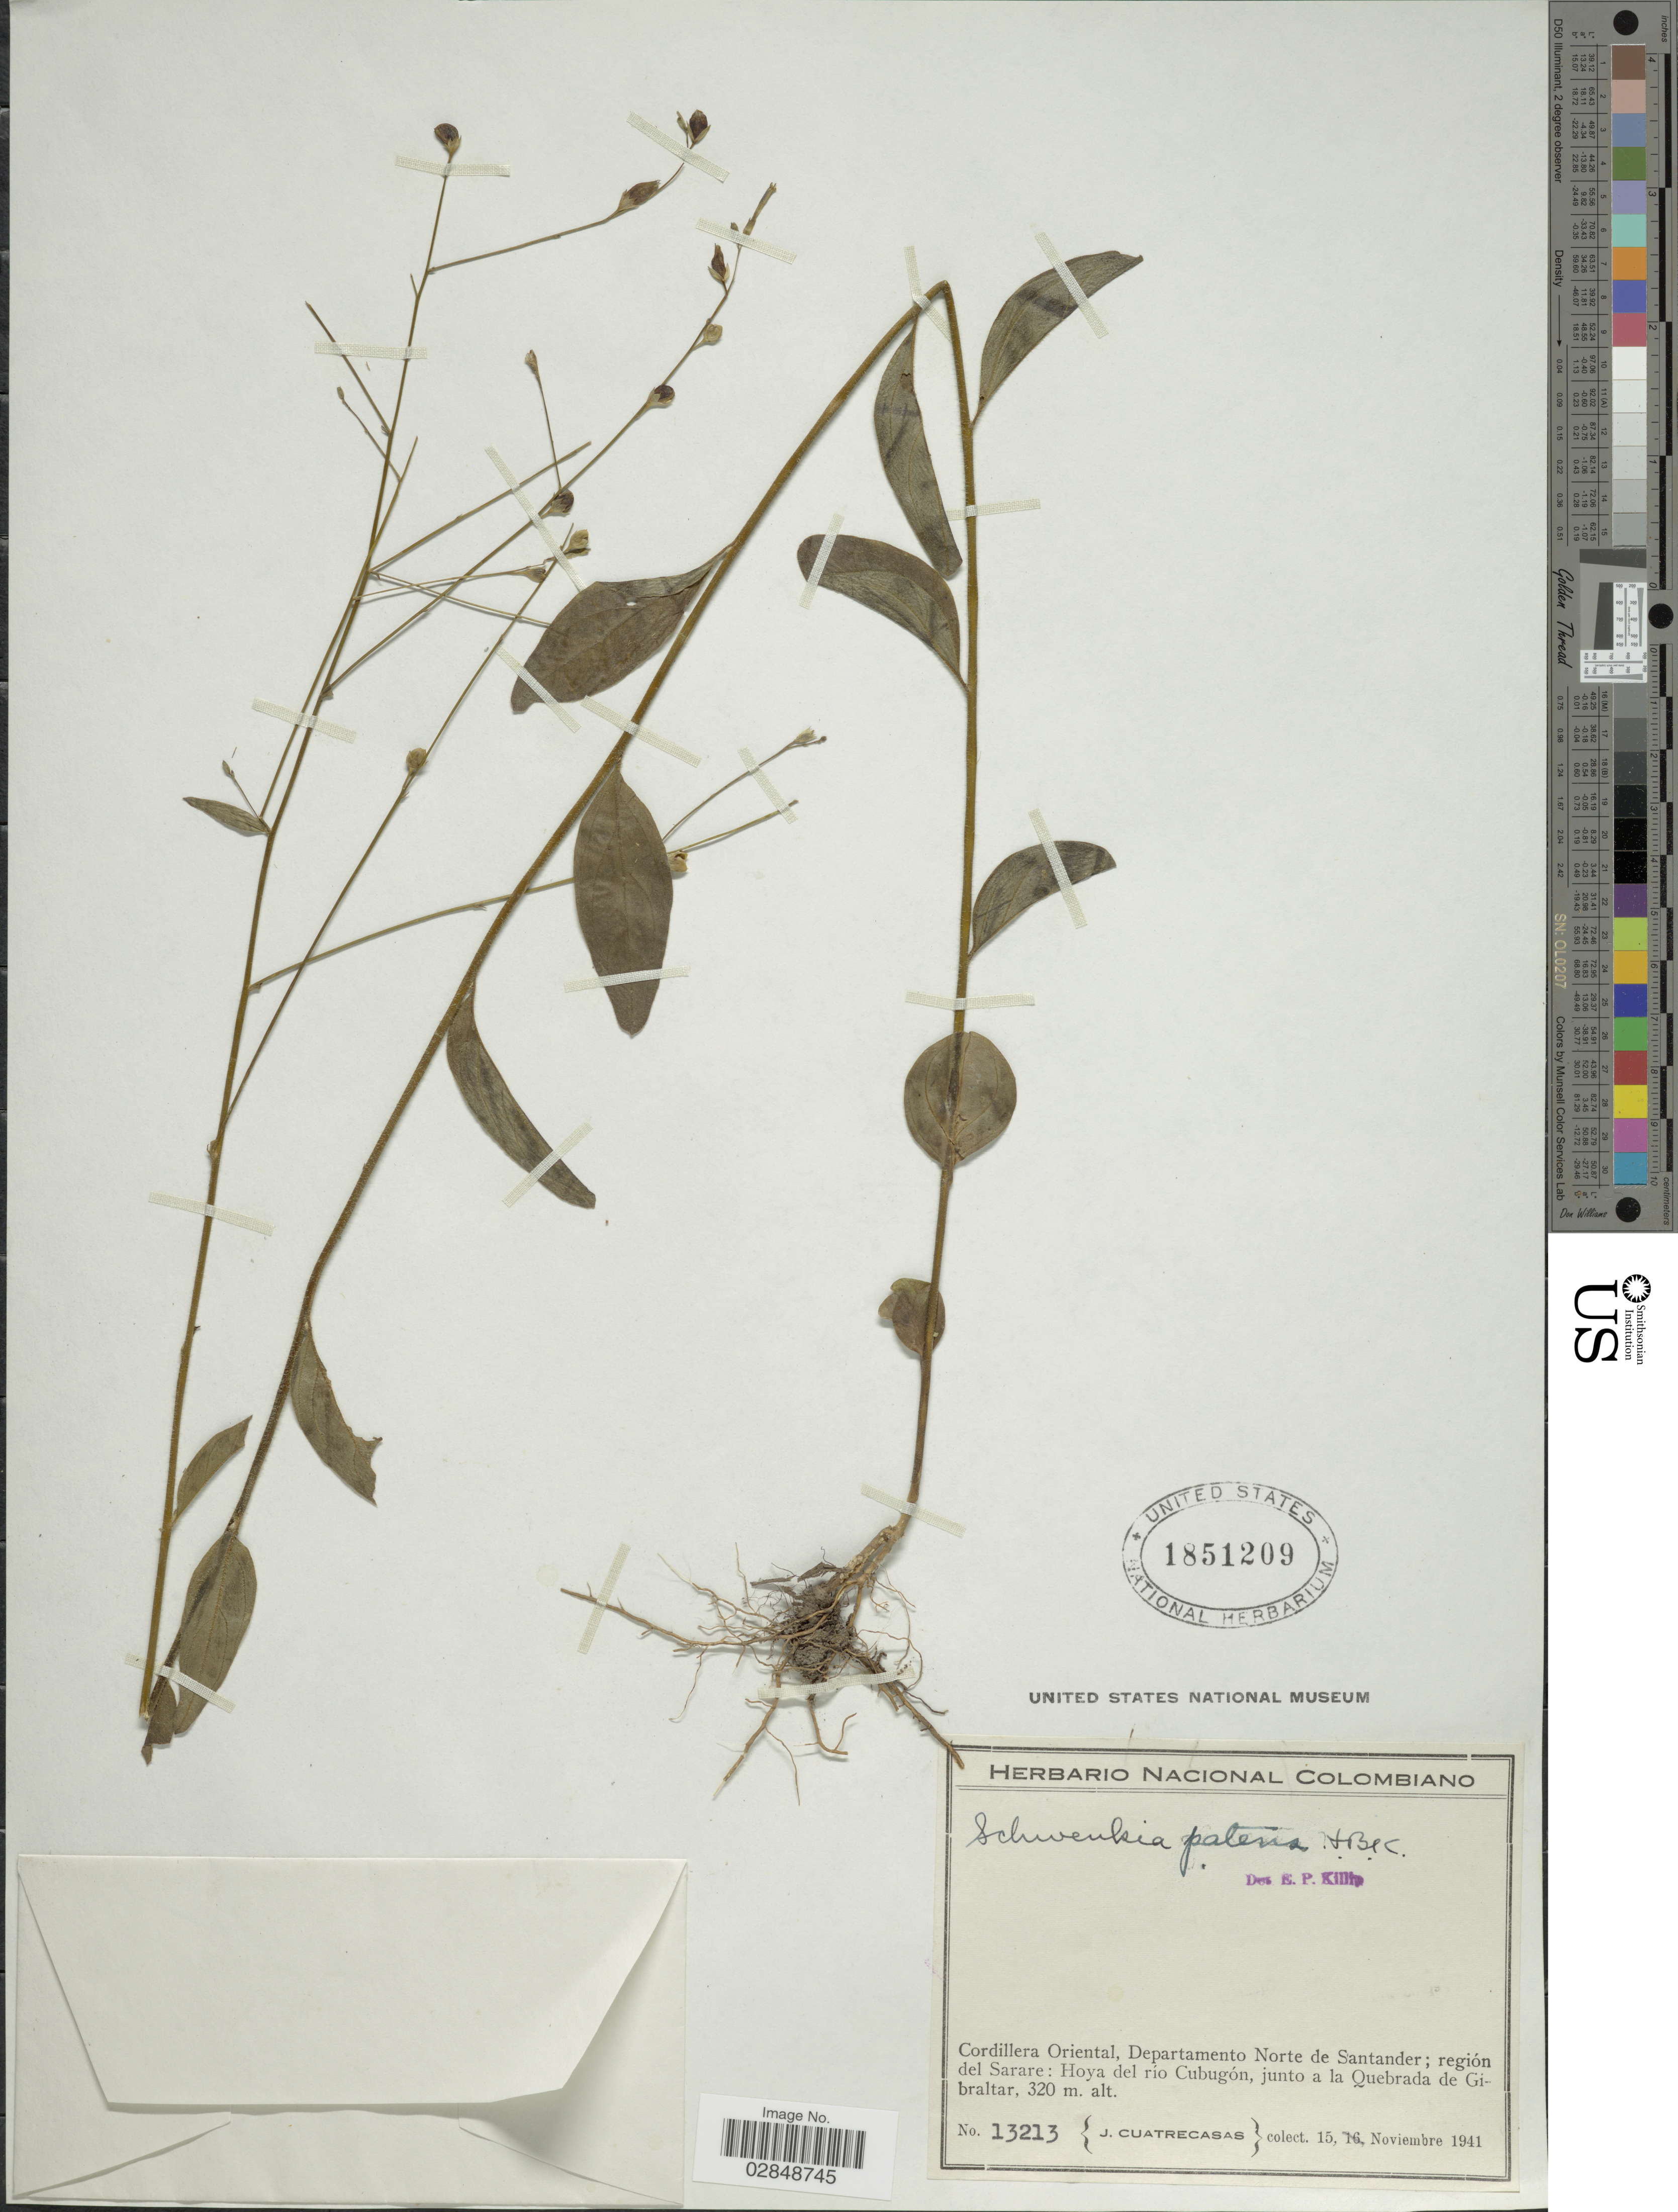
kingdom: Plantae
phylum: Tracheophyta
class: Magnoliopsida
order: Solanales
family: Solanaceae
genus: Schwenckia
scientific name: Schwenckia glabrata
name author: Kunth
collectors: J. Cuatrecasas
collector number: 13213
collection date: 1941-11-15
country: Colombia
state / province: Norte de Santander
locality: Cordillera Oriental, Departamento Norte de Santander; región del Sarare: Hoya del río Cubugón, junto a la Quebrada de Gibraltar.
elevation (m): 320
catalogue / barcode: US 1851209